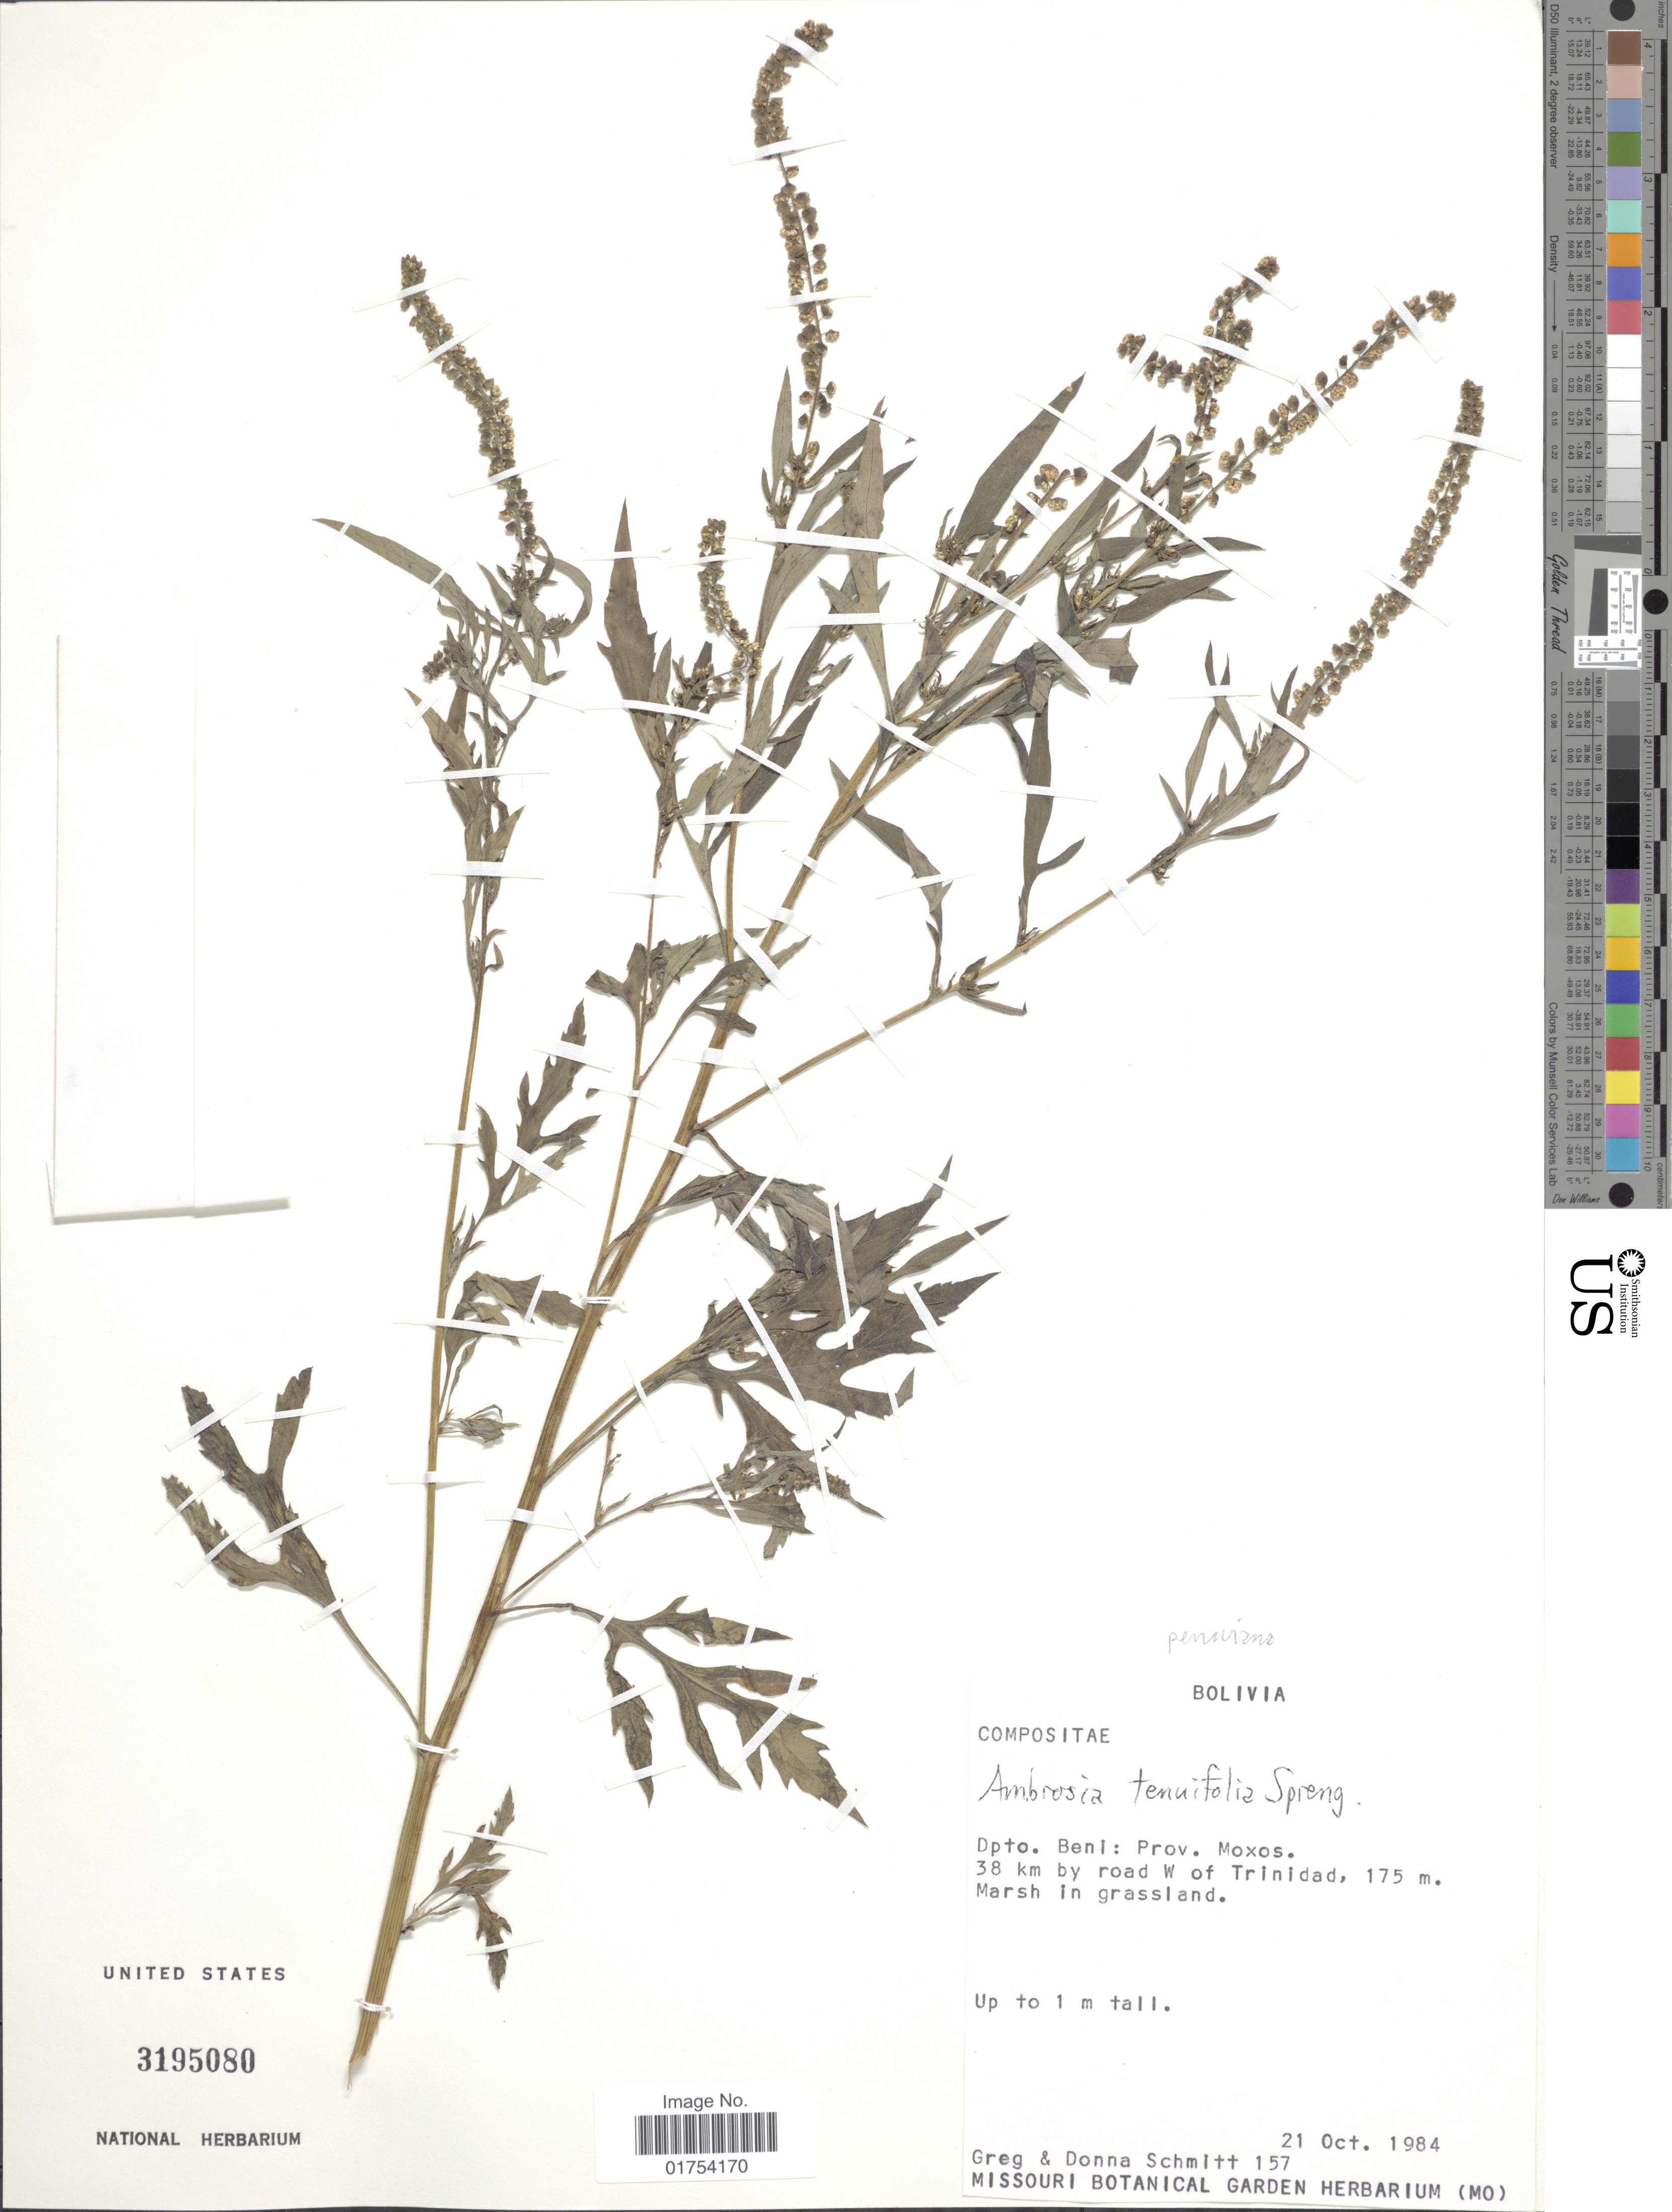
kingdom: Plantae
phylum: Tracheophyta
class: Magnoliopsida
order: Asterales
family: Asteraceae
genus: Ambrosia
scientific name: Ambrosia peruviana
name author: Willd.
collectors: G. Schmitt & D. Schmitt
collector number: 157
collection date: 1984-10-21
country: Bolivia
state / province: Beni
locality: Prov. Moxos. 38 km by road W of Trinidad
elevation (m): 175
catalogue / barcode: US 3195080